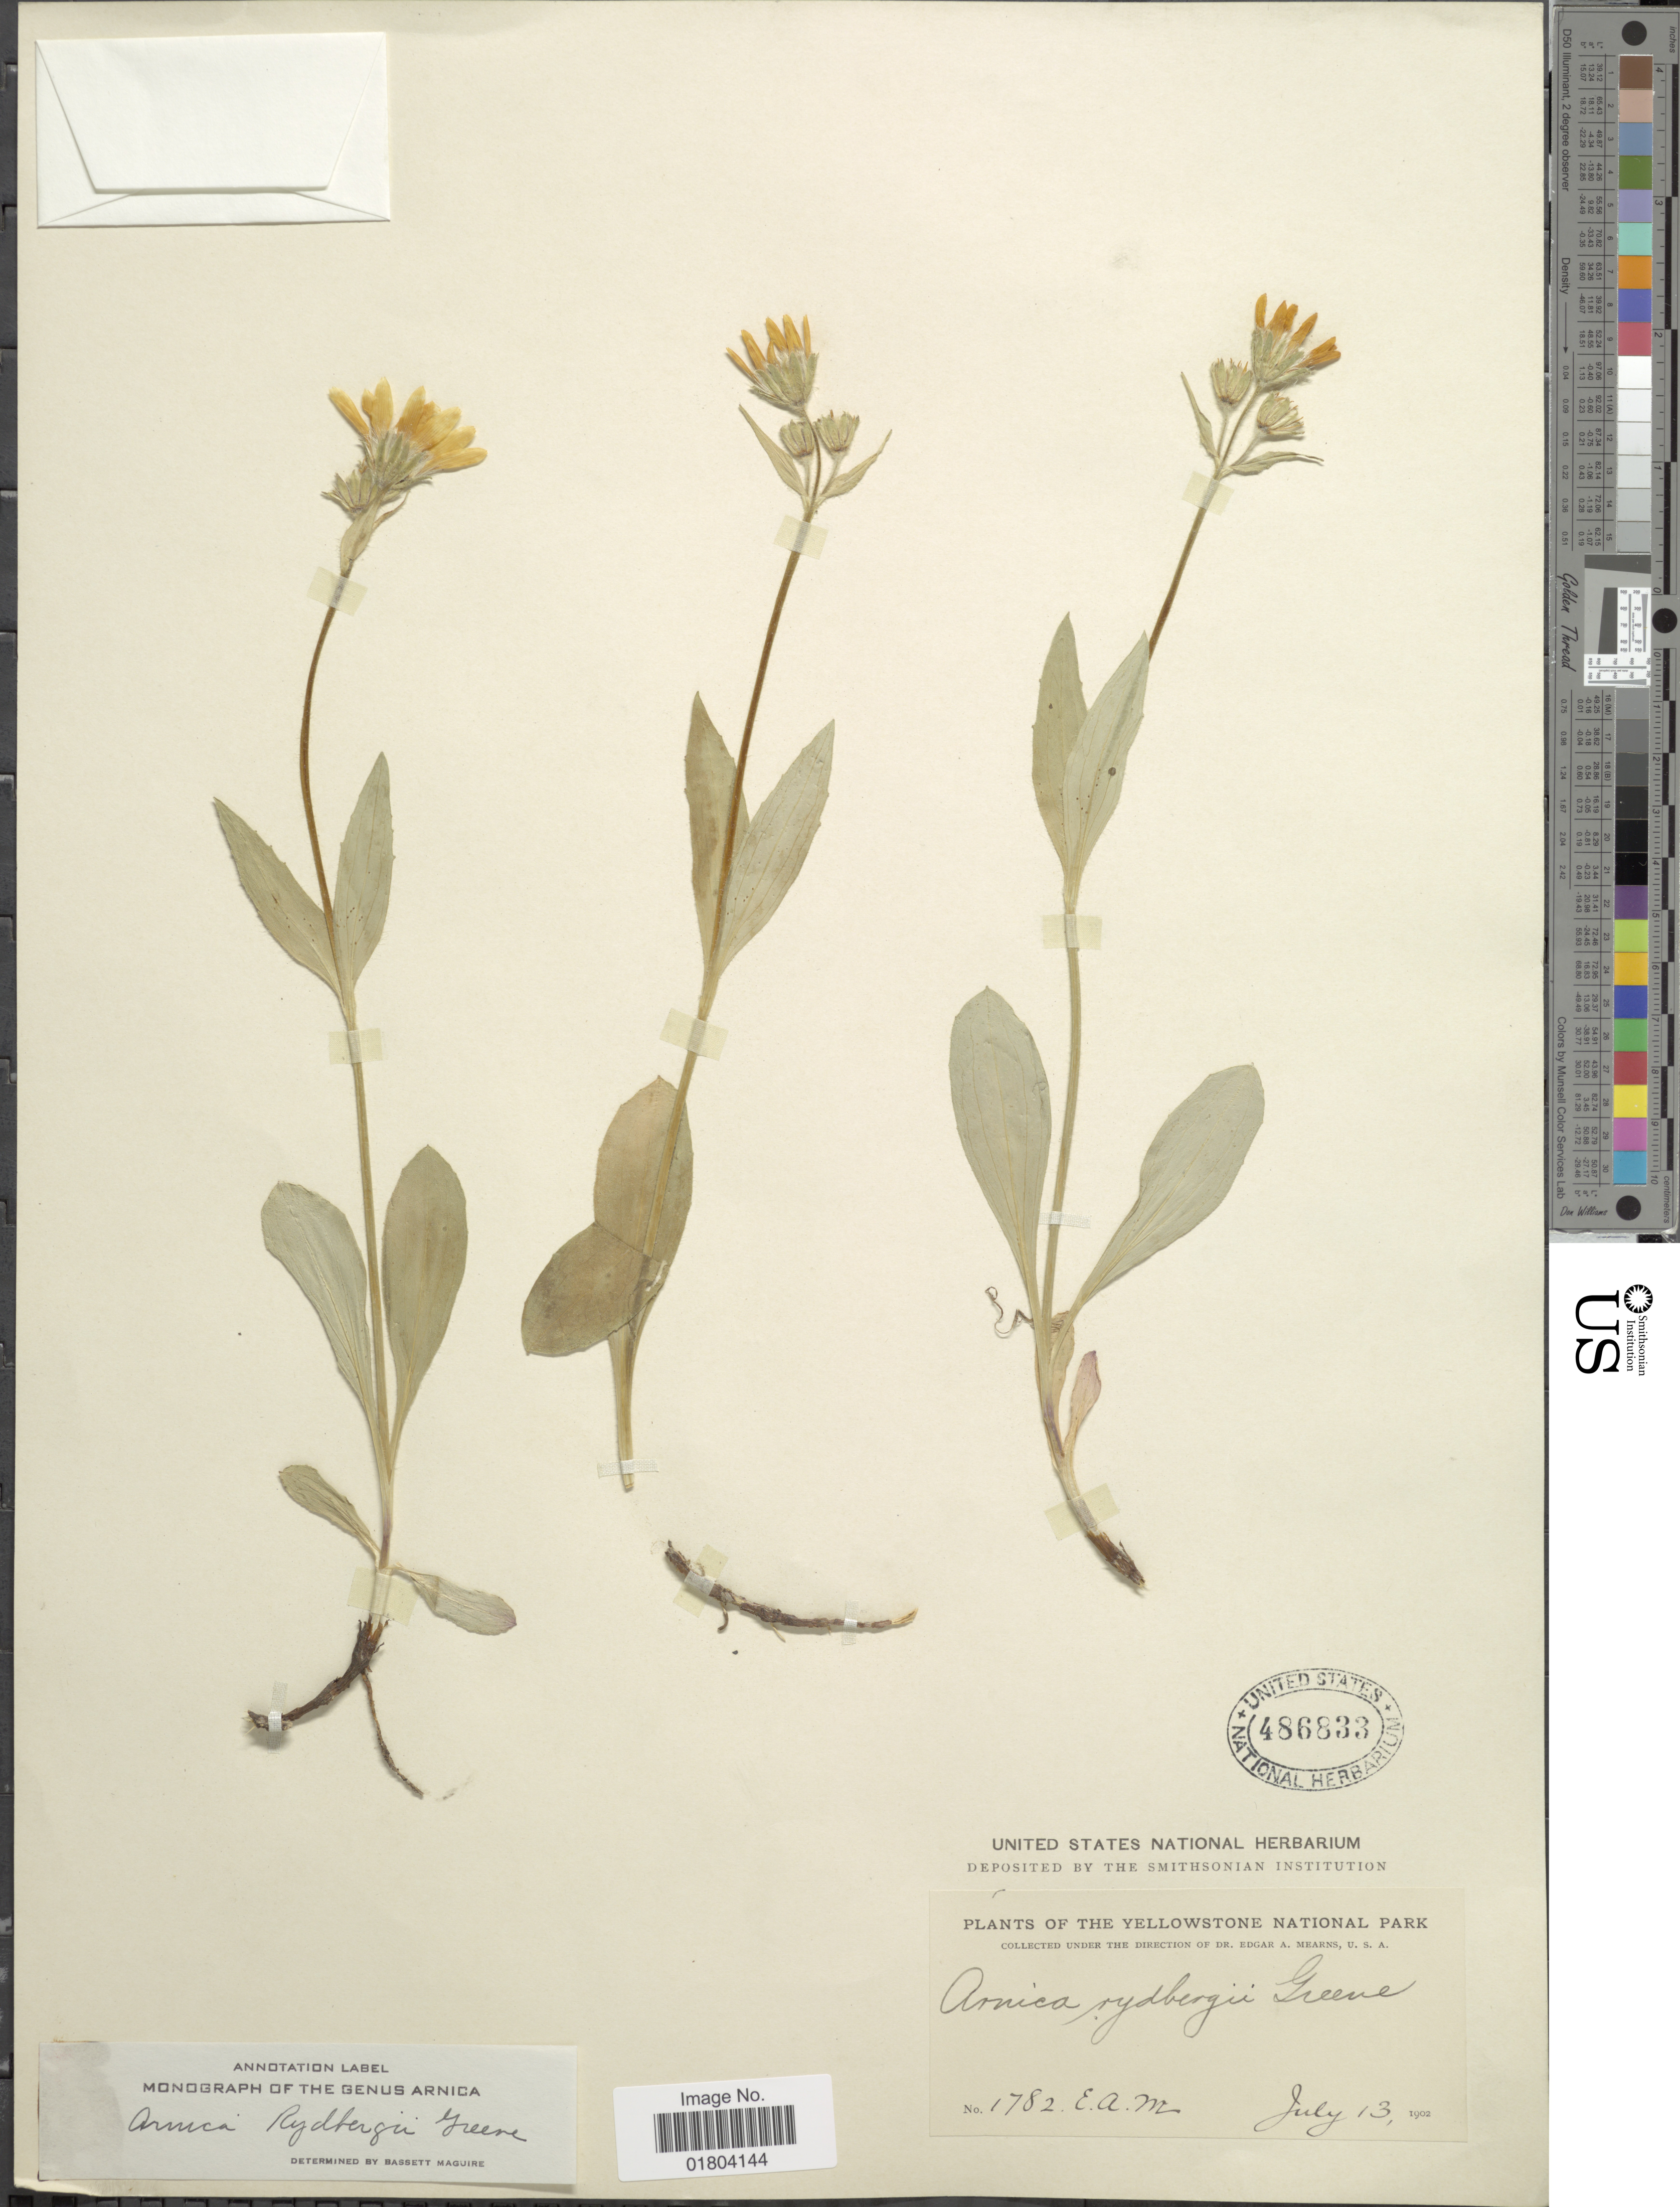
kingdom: Plantae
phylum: Tracheophyta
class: Magnoliopsida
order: Asterales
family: Asteraceae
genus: Arnica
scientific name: Arnica rydbergii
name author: Greene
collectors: E. A. Mearns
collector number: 1782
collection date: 1902-07-13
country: United States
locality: The Yellowstone National Park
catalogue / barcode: US 486833